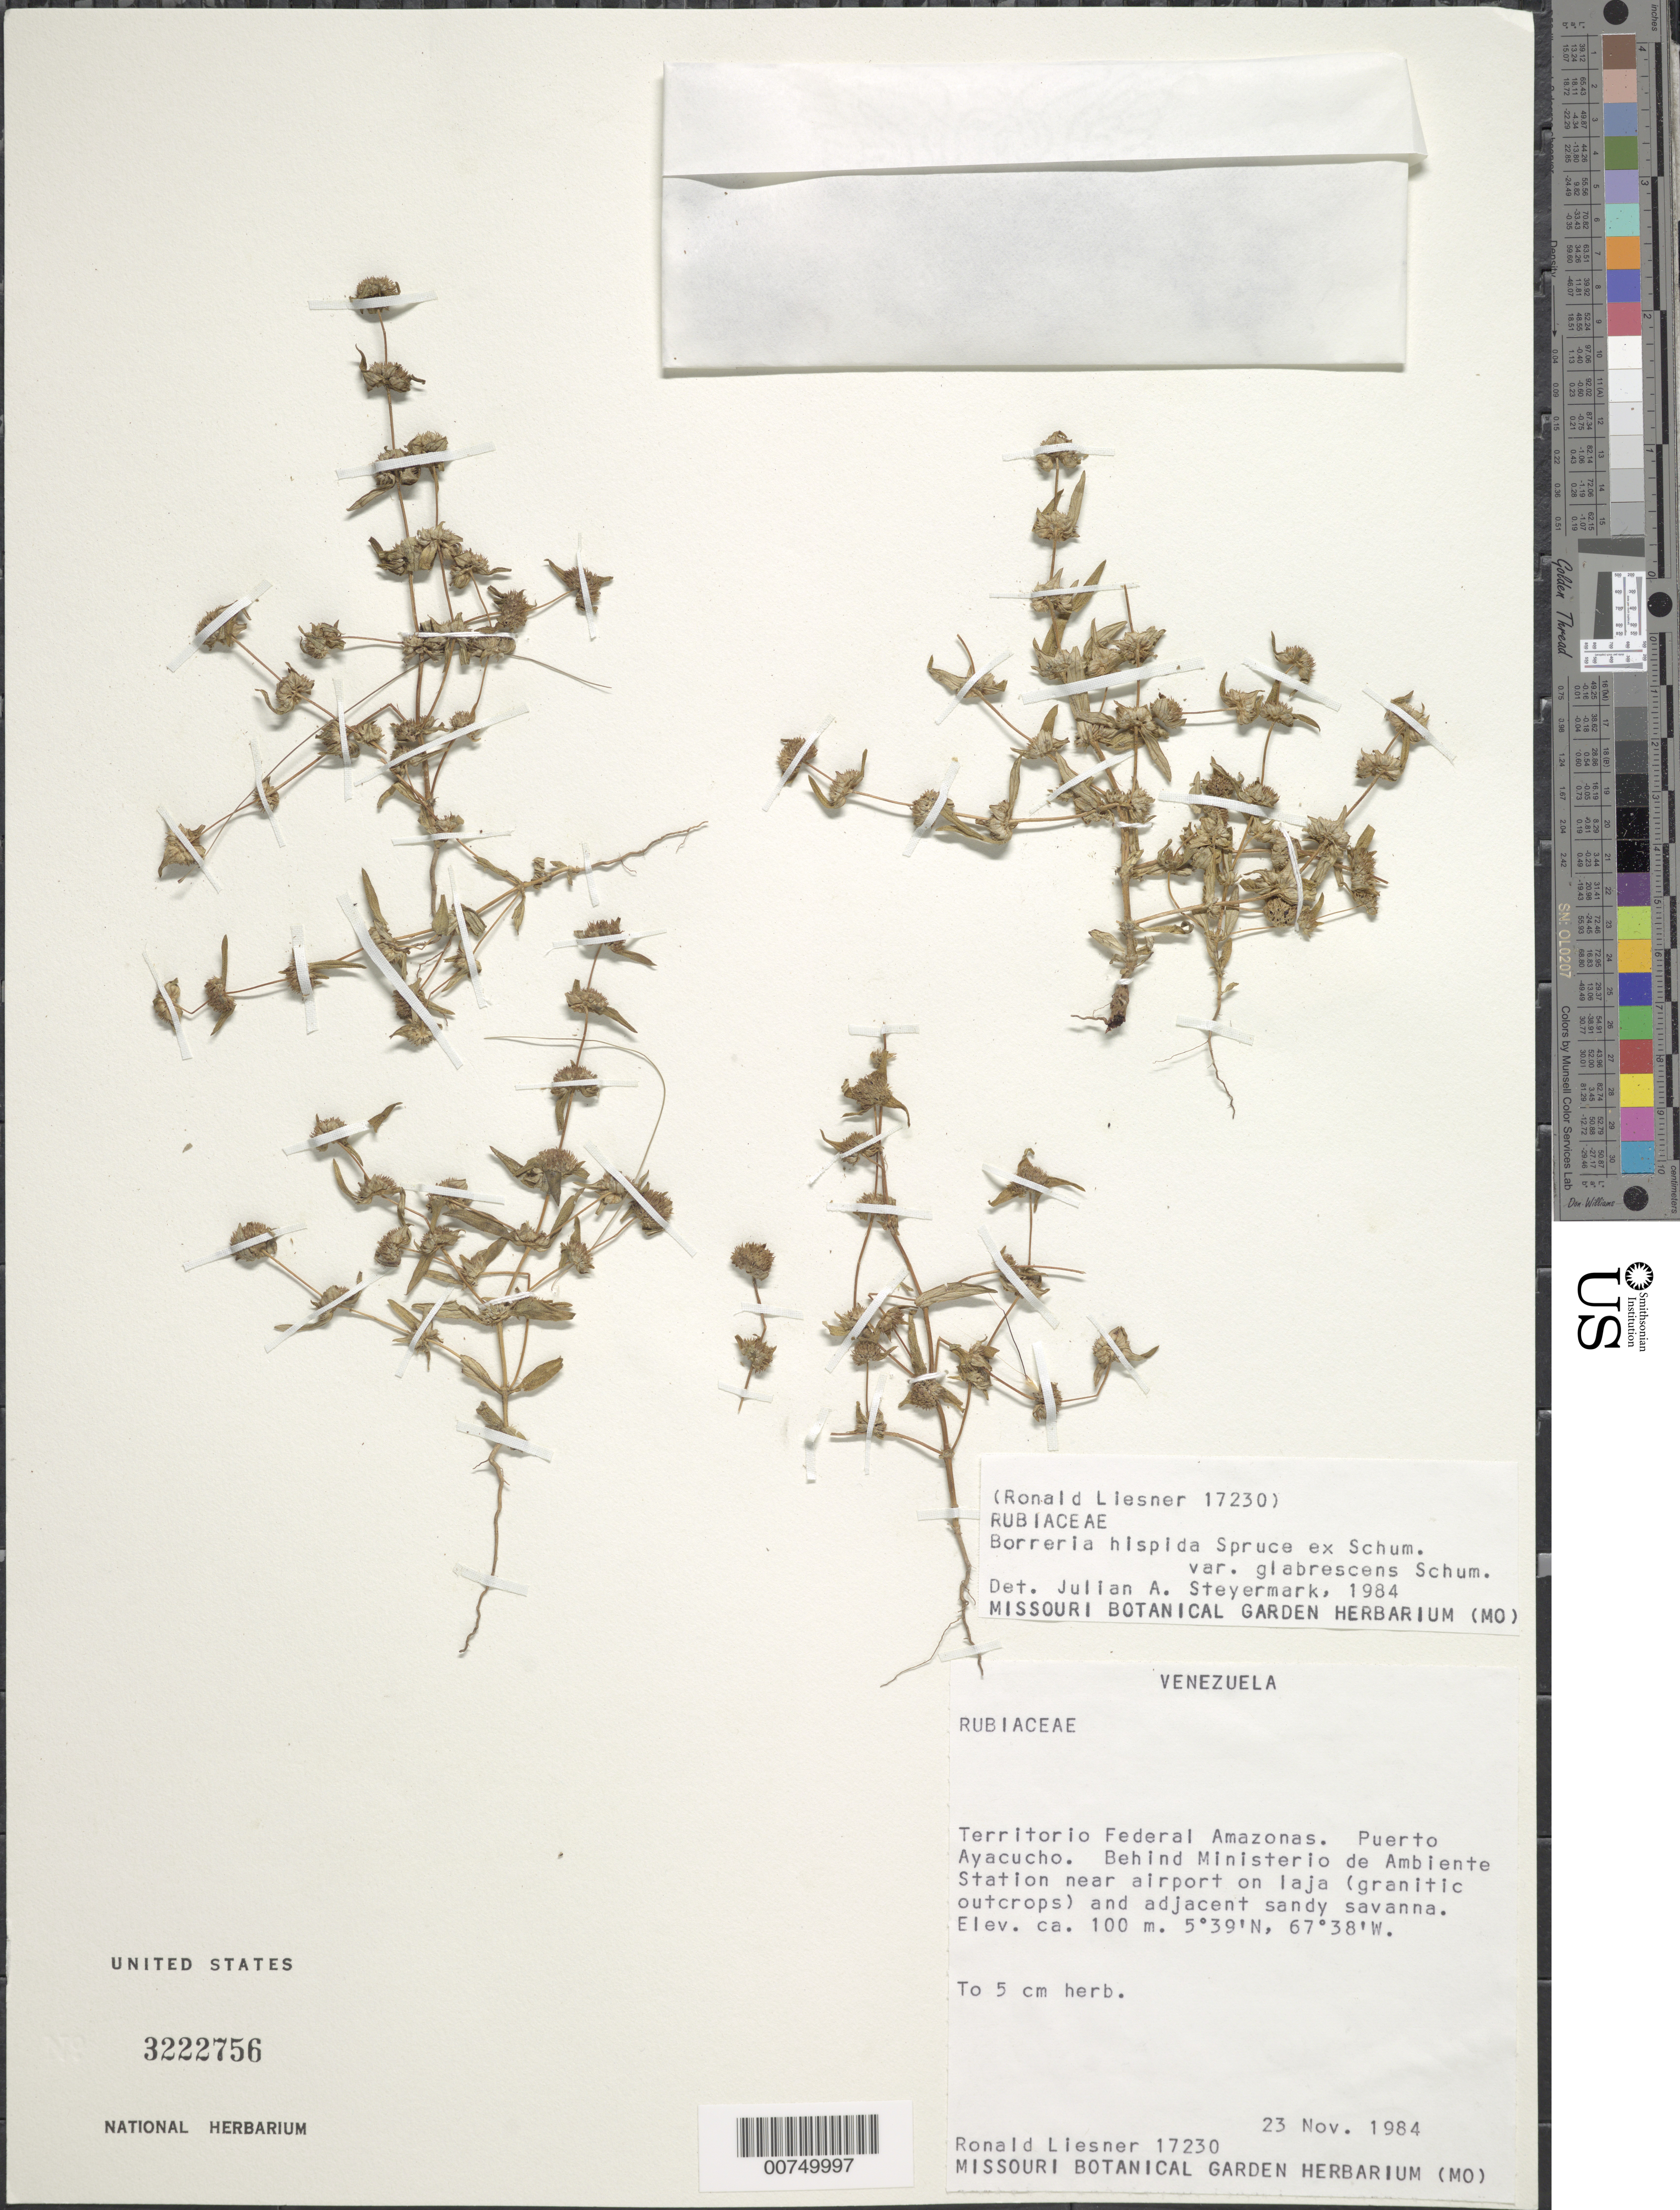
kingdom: Plantae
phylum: Tracheophyta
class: Magnoliopsida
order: Gentianales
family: Rubiaceae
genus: Borreria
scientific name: Borreria hispida var. glabrescens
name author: K. Schum.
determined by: Steyermark, Julian A., (VEN)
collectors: R. L. Liesner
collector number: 17230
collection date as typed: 23-Nov-84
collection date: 1984-11-23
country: Venezuela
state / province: Amazonas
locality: Puerto Ayacucho, behind Ministerío de Ambiente Station near airport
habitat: Laja (granitic outcrops) and adjacent sandy savanna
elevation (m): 100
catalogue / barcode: US 3222756